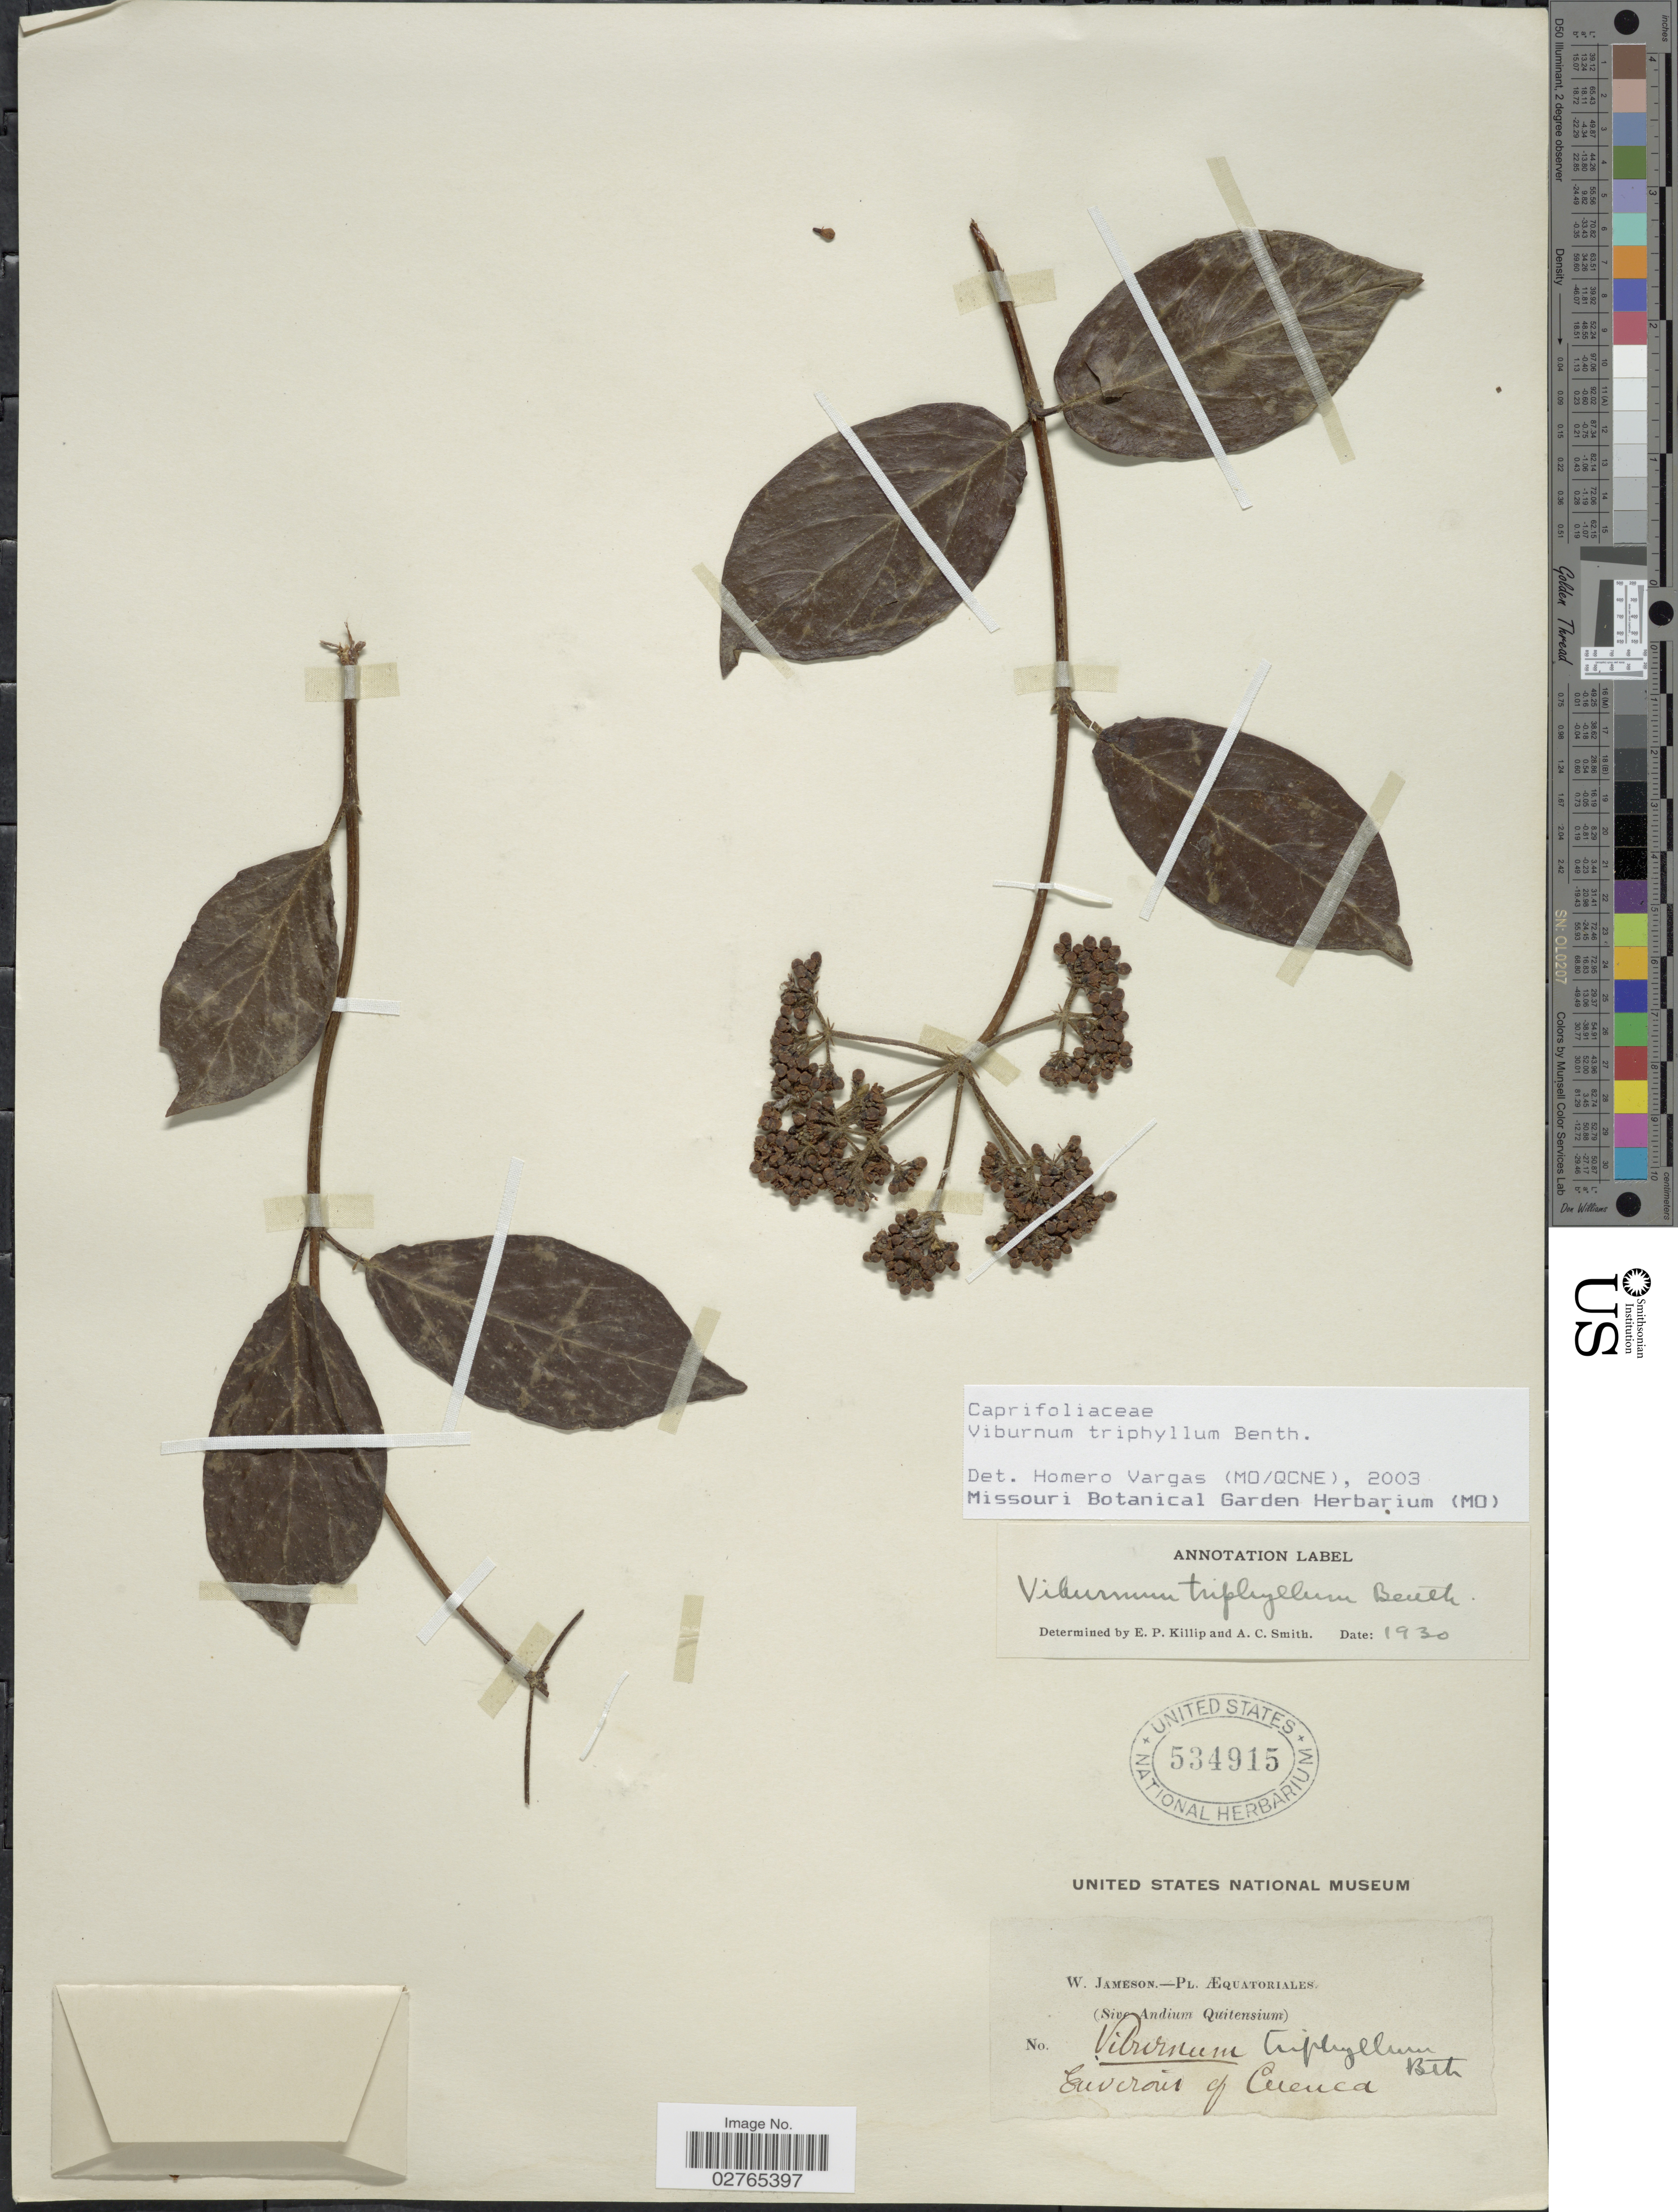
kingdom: Plantae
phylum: Tracheophyta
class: Magnoliopsida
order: Dipsacales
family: Viburnaceae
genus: Viburnum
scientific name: Viburnum triphyllum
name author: Benth.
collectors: W. Jameson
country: Ecuador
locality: Æquatoriales (Sive Andium Quitensium). Environs of Cuenca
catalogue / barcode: US 534915